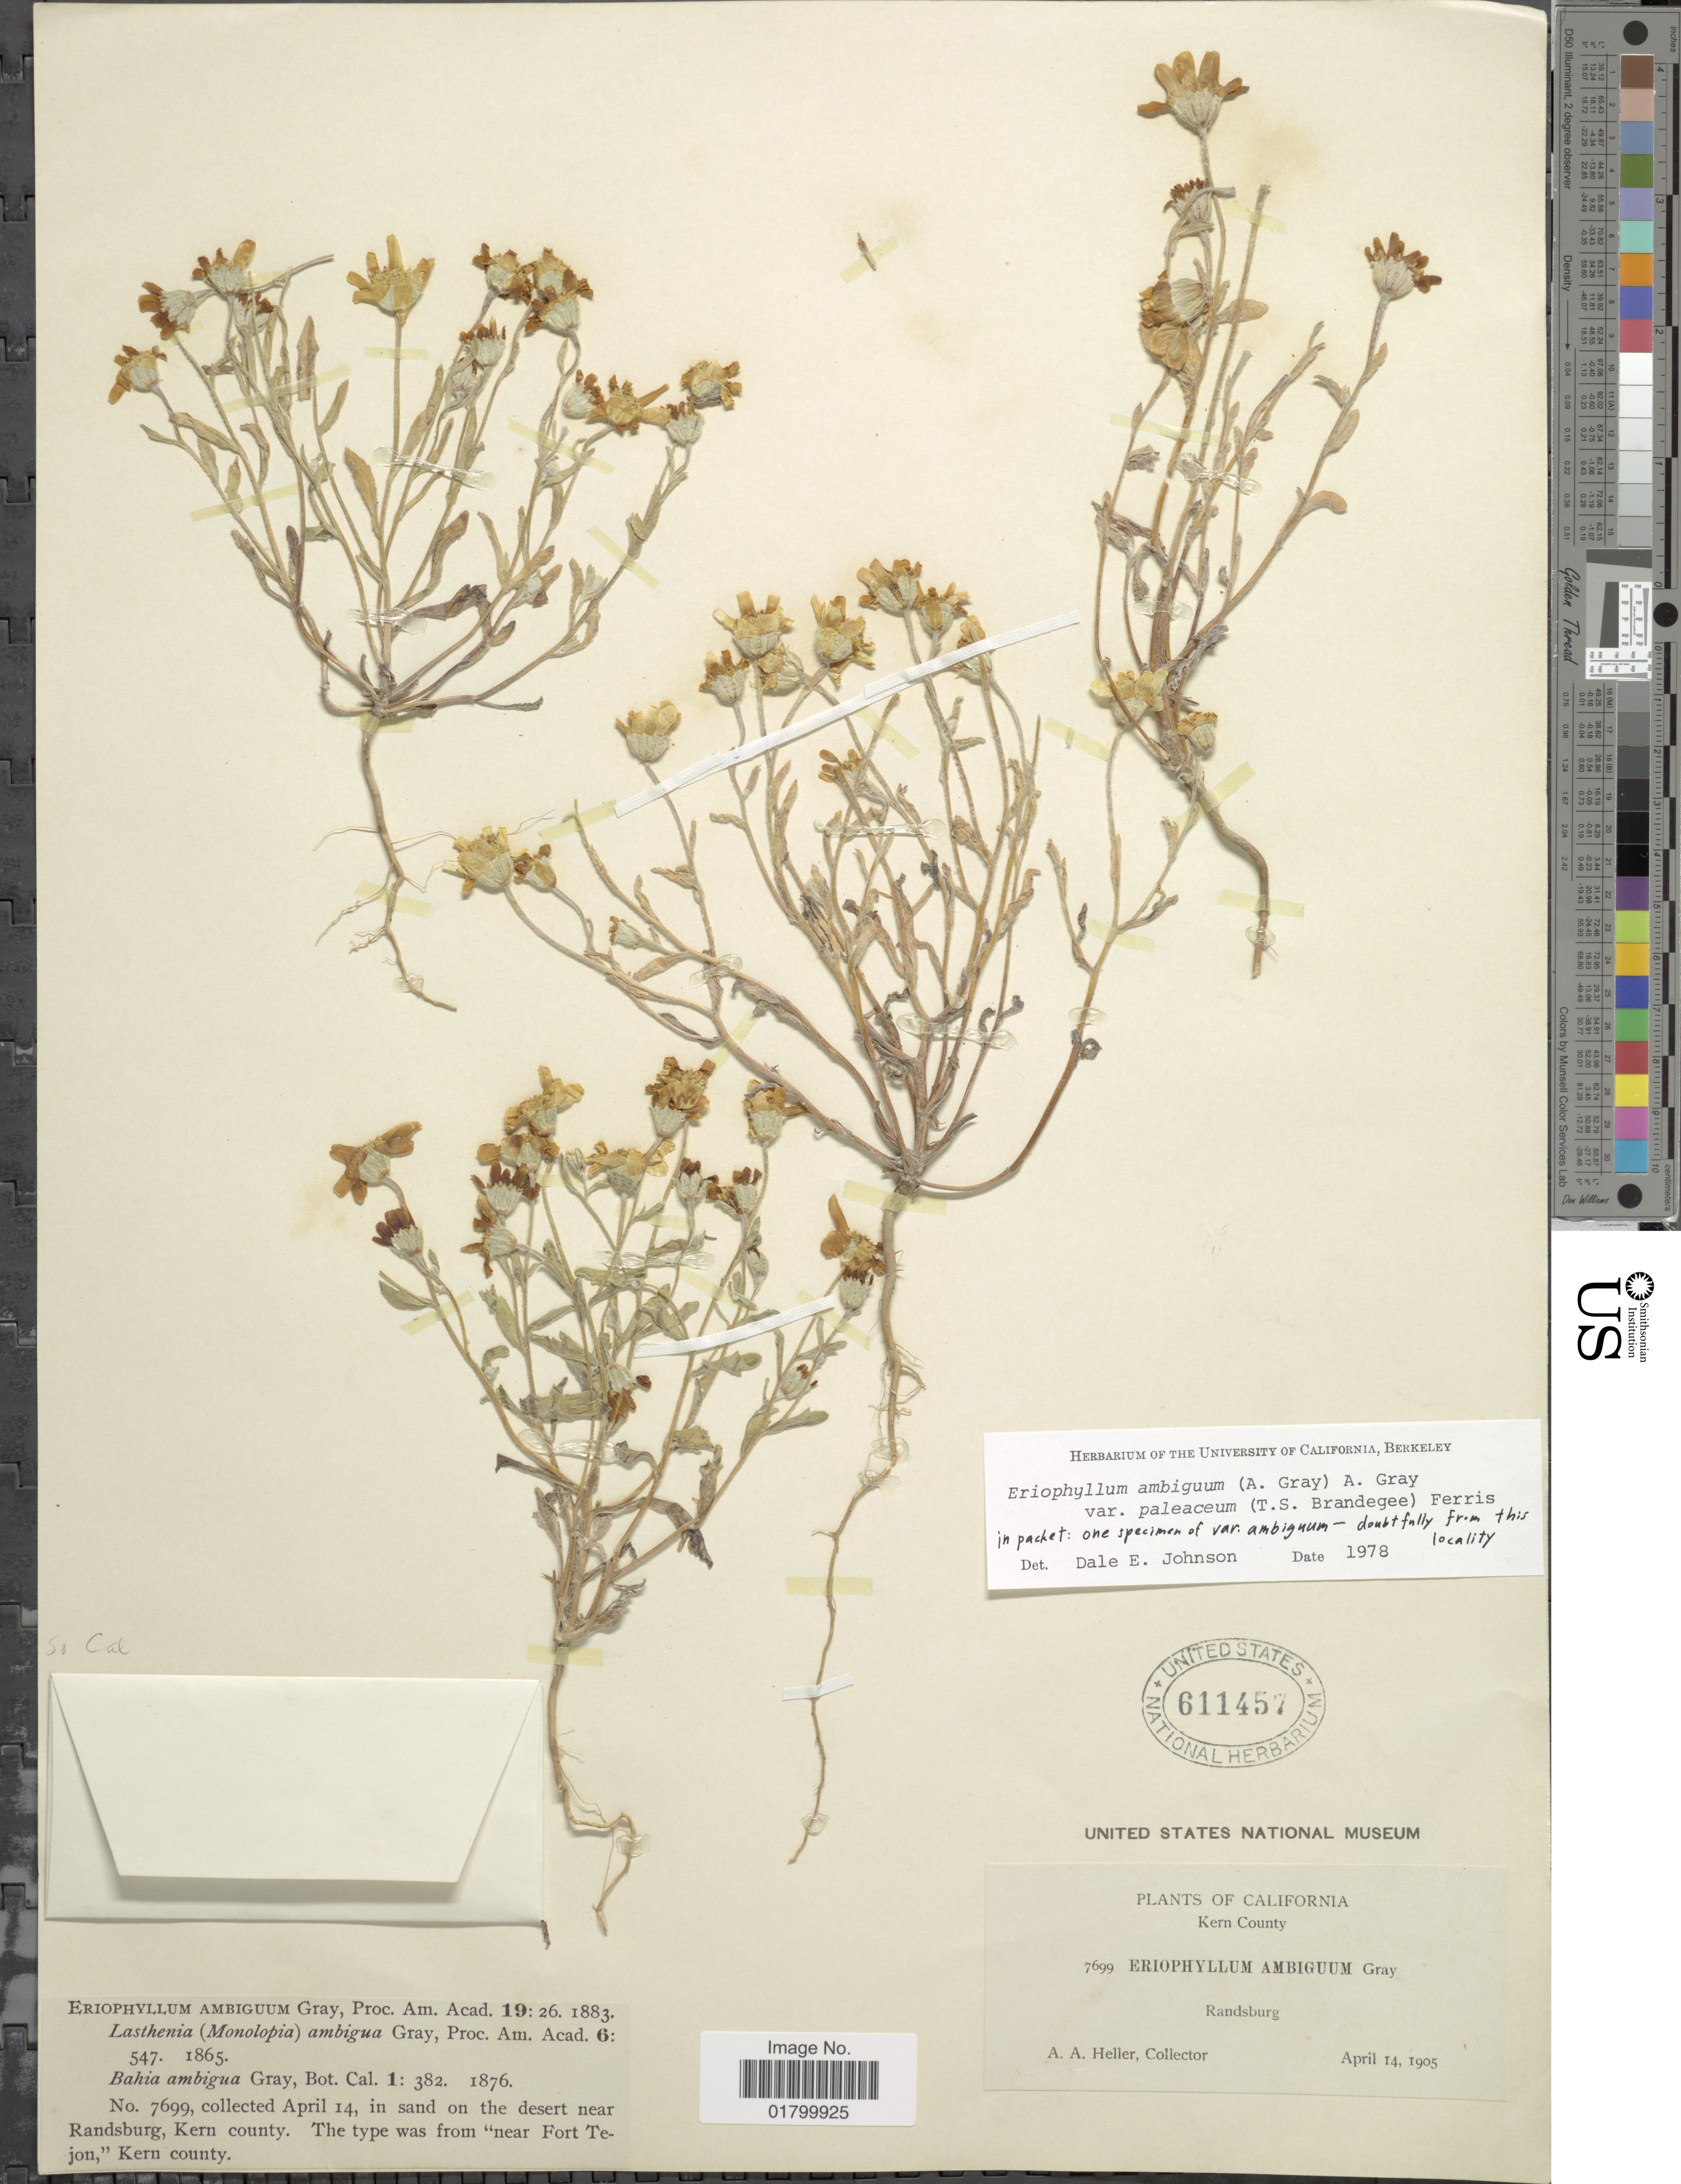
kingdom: Plantae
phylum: Tracheophyta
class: Magnoliopsida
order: Asterales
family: Asteraceae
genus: Eriophyllum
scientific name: Eriophyllum ambiguum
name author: (A. Gray) A. Gray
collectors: A. A. Heller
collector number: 7699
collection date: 1905-04-14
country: United States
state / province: California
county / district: Kern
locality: Kern County, Randsburg, near Fort Tejon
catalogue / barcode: US 611457